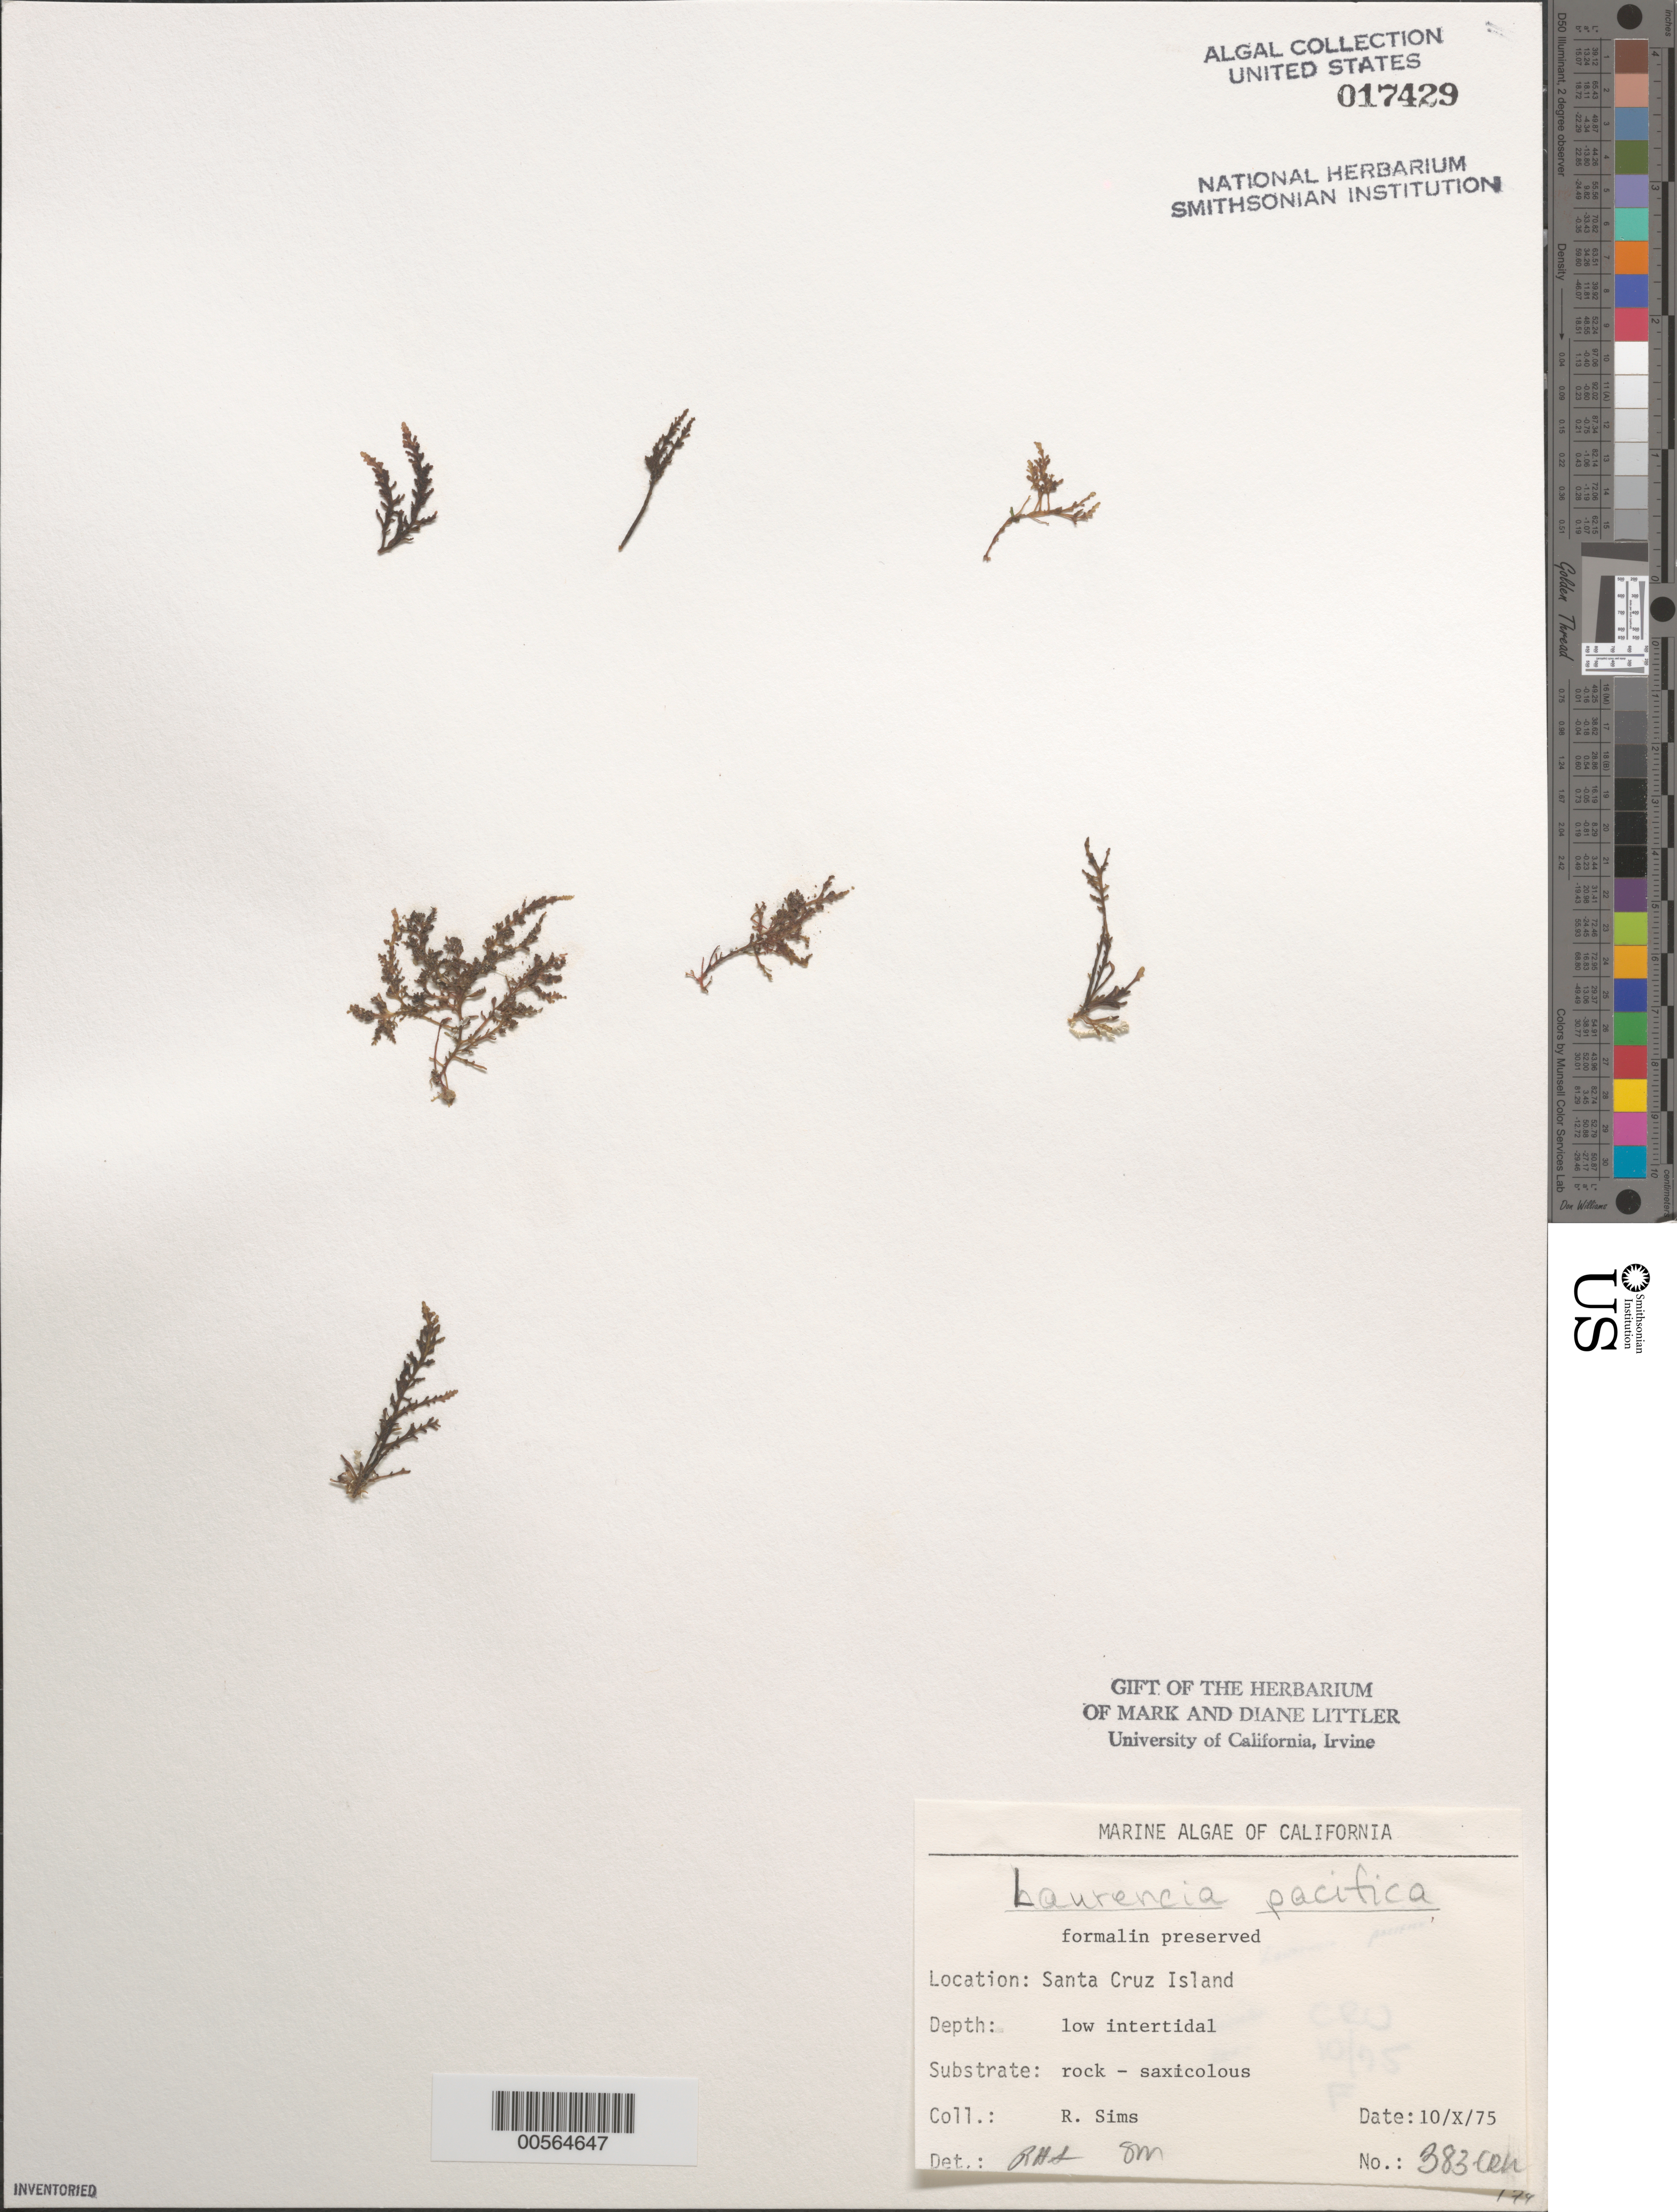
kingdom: Plantae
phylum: Rhodophyta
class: Florideophyceae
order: Ceramiales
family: Rhodomelaceae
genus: Laurencia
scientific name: Laurencia pacifica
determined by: Sims, Robert H.; Murray, S. N.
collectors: R. H. Sims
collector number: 383-cru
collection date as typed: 15 Feb 1977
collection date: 1977-02-15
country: United States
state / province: California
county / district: Santa Barbara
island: Santa Cruz Island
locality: Willows Anchorage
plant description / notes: BLM-SOCALBIGHT Rocky Intertidal Survey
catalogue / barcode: US 17429